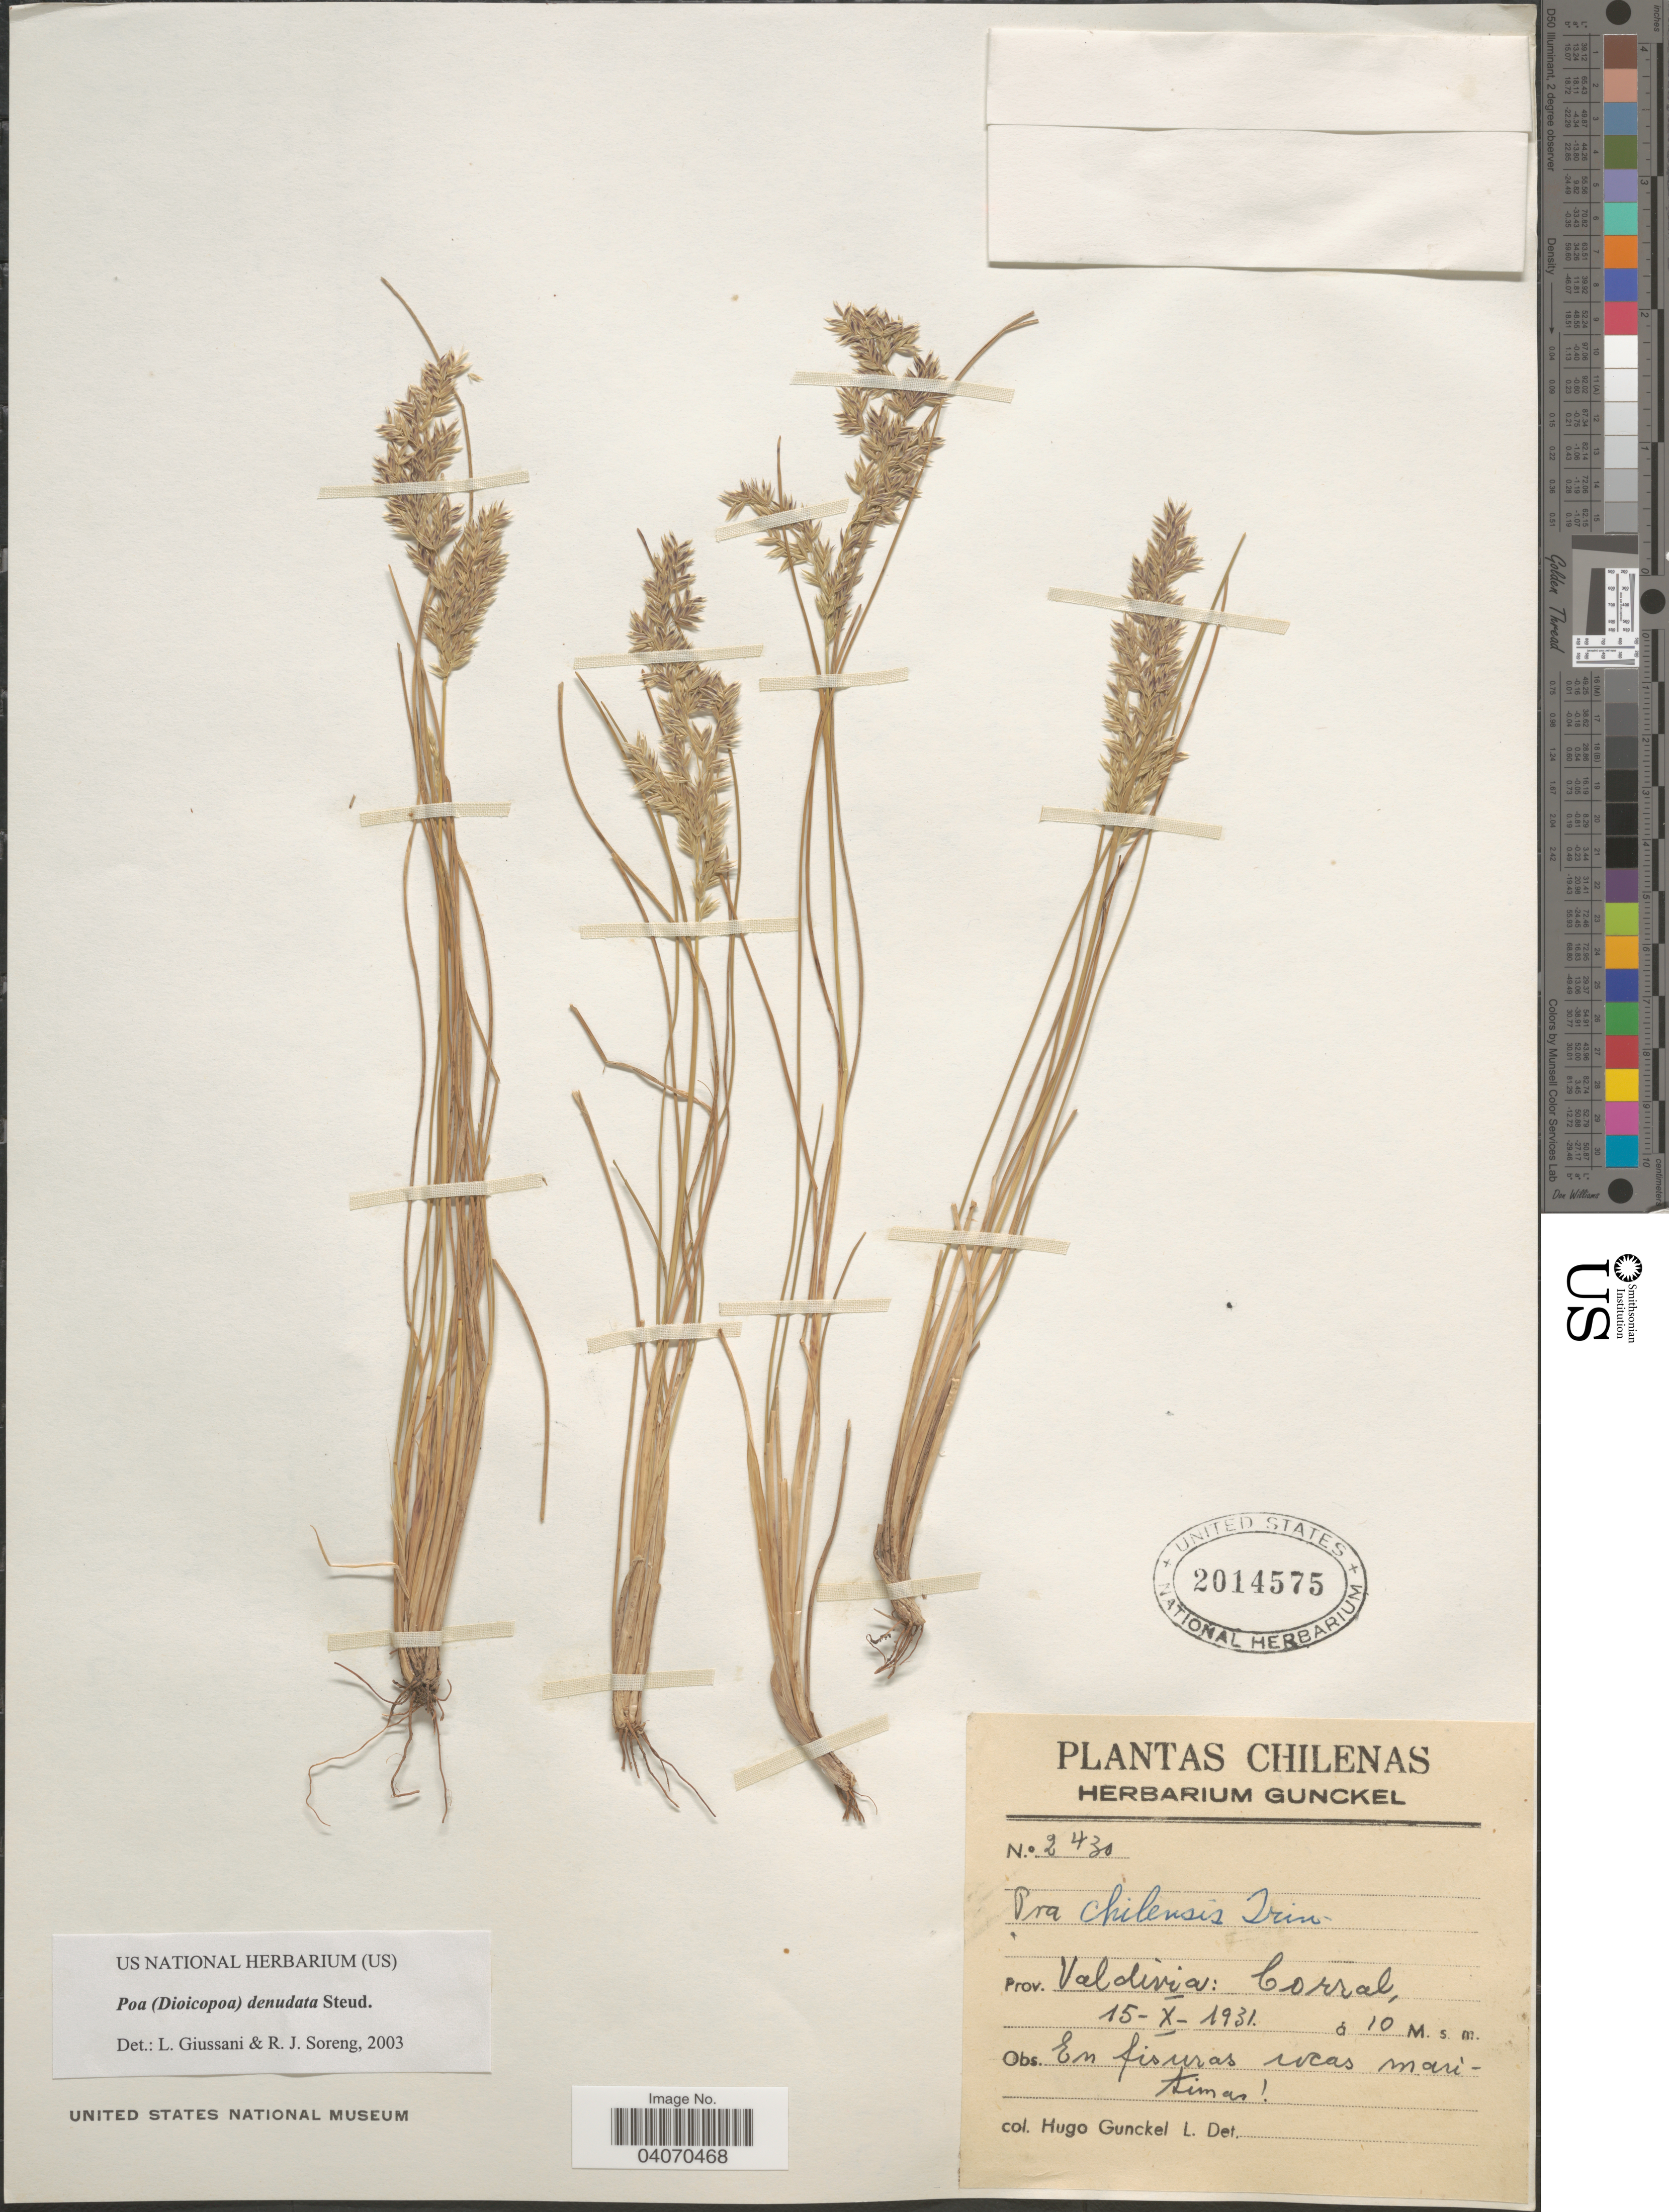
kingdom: Plantae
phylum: Tracheophyta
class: Liliopsida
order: Poales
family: Poaceae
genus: Poa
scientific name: Poa denudata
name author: Steud.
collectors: H. Gunckel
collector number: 2430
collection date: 1931-10-15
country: Chile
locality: Valdivia: Corral.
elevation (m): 10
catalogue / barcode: US 2014575